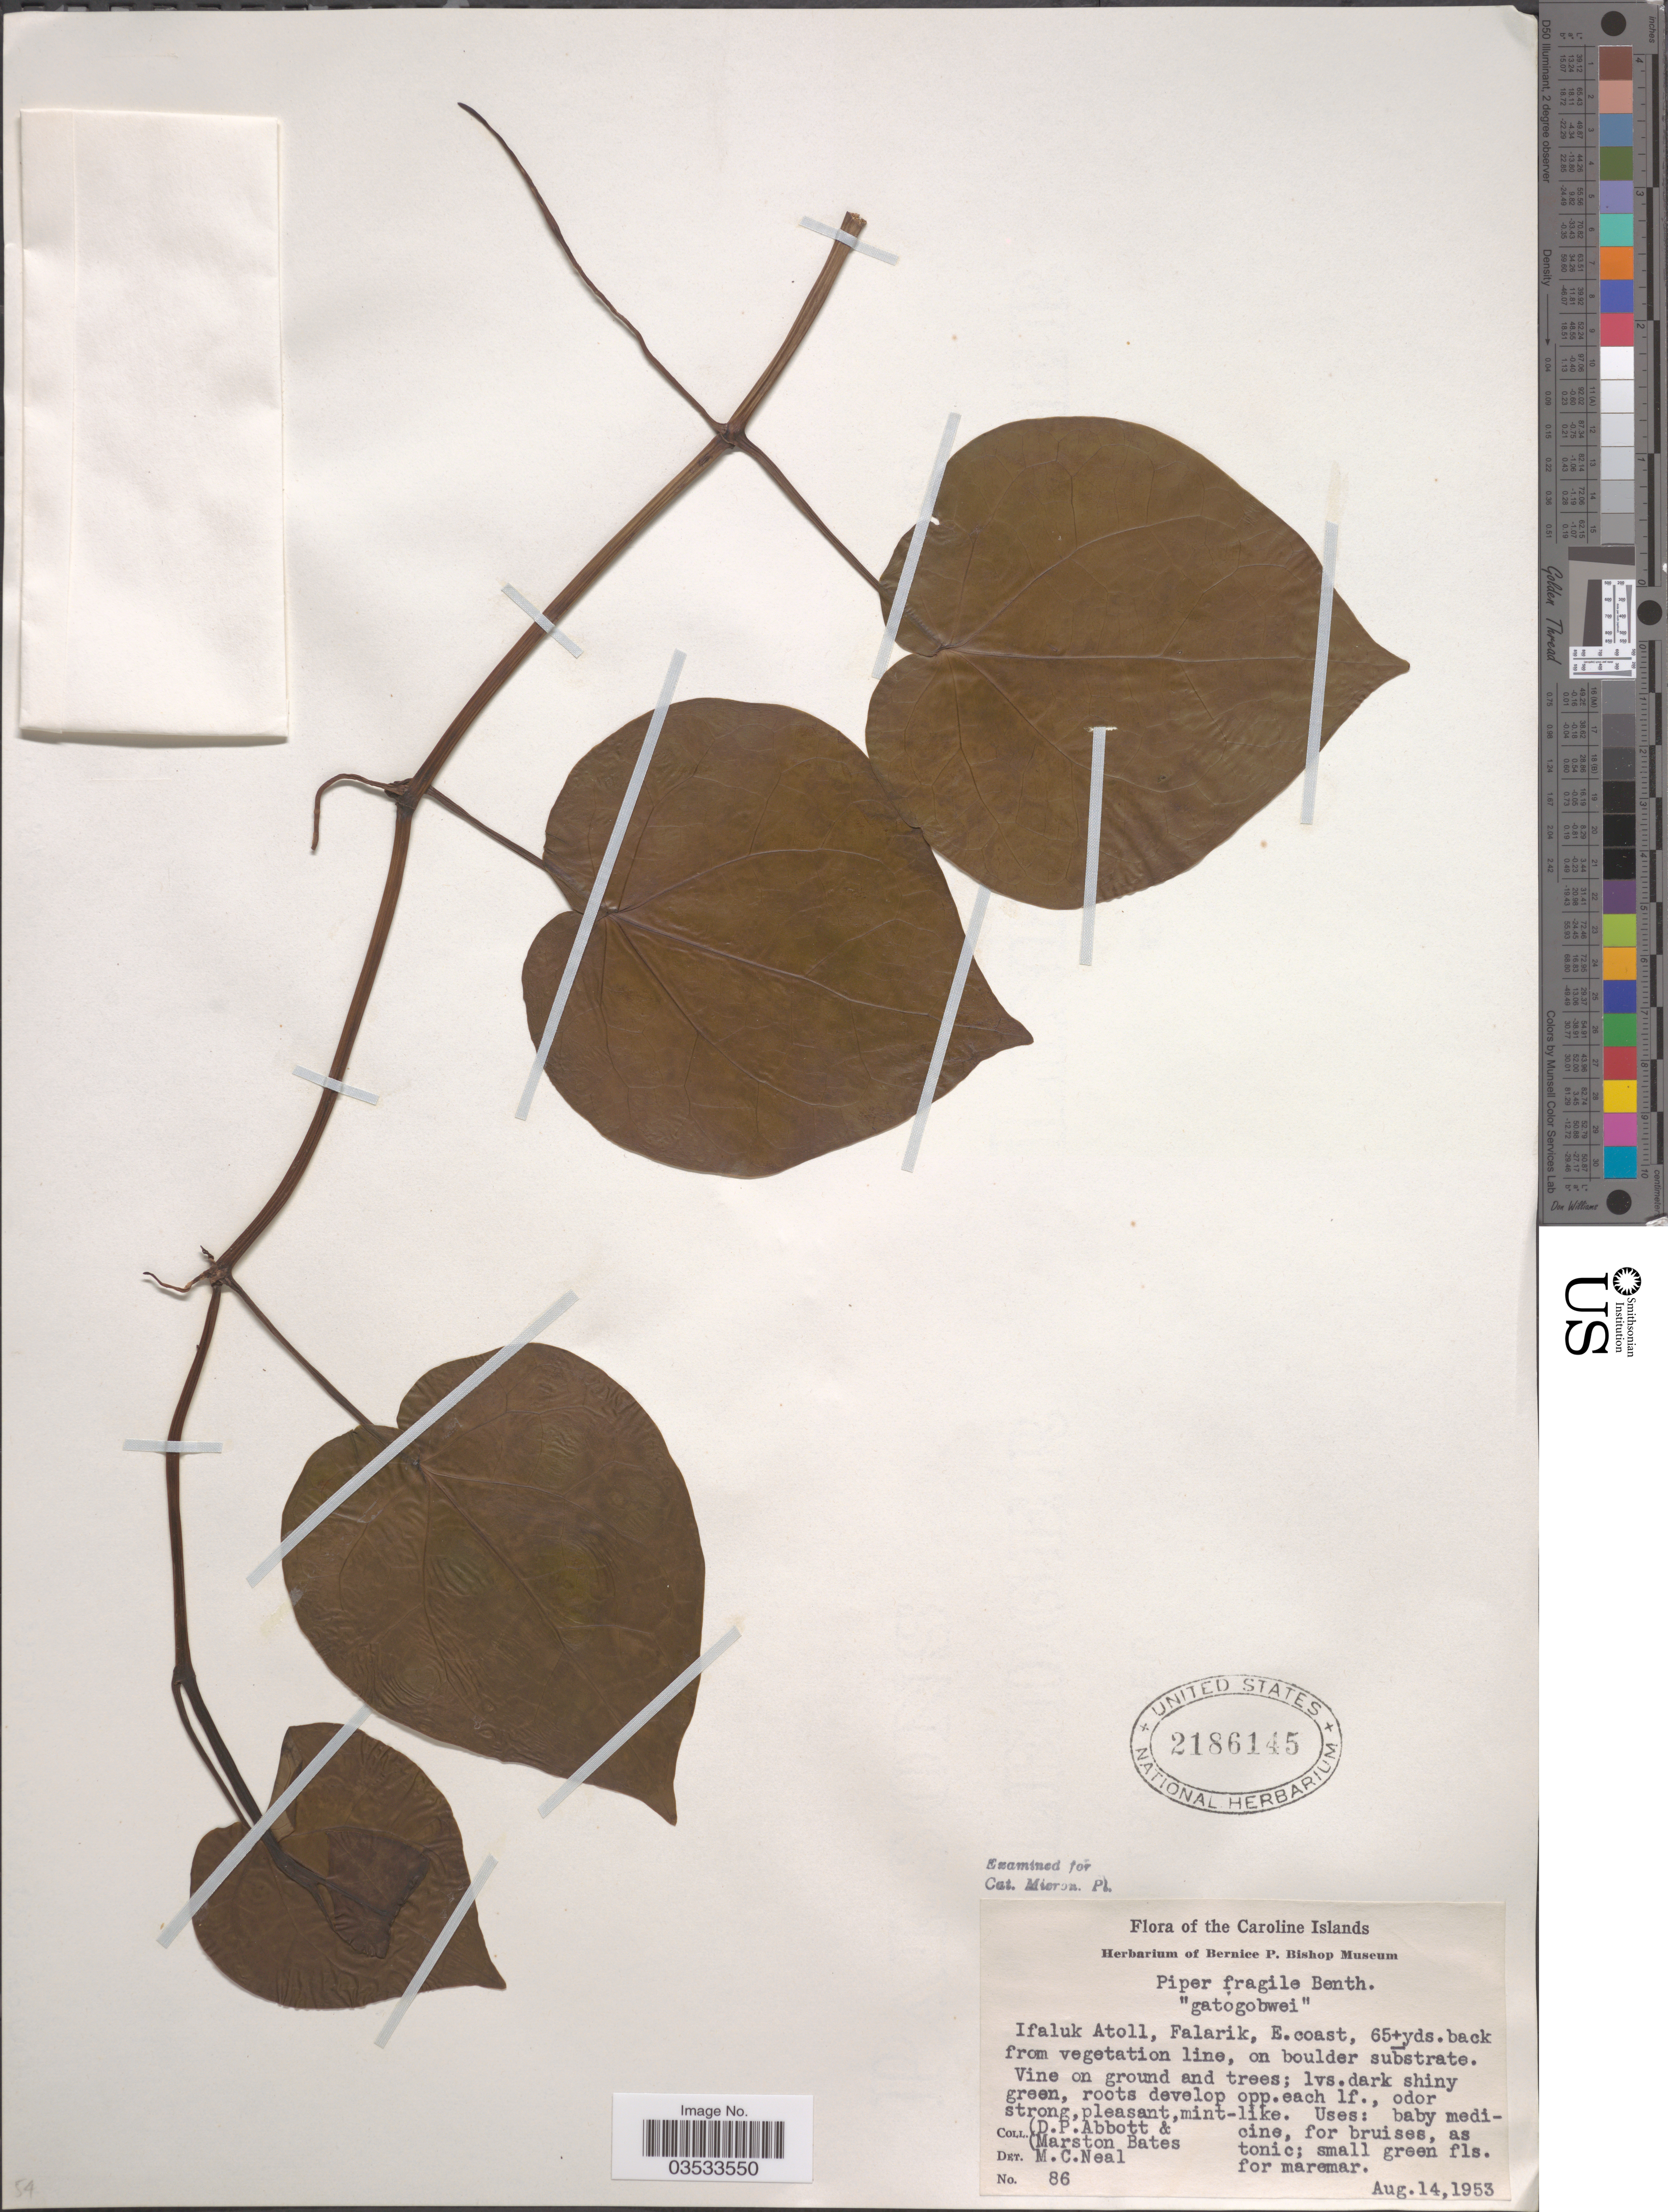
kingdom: Plantae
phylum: Tracheophyta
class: Magnoliopsida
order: Piperales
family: Piperaceae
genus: Piper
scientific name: Piper fragile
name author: Benth.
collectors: D. P. Abbott & M. Bates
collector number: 86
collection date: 1953-08-14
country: Micronesia, Federated States of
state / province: Yap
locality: The Caroline Islands. Ifaluk Atoll, Falarik, E. coast. 65±yds. back from vegetation line, on boulder substrate.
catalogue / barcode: US 2186145